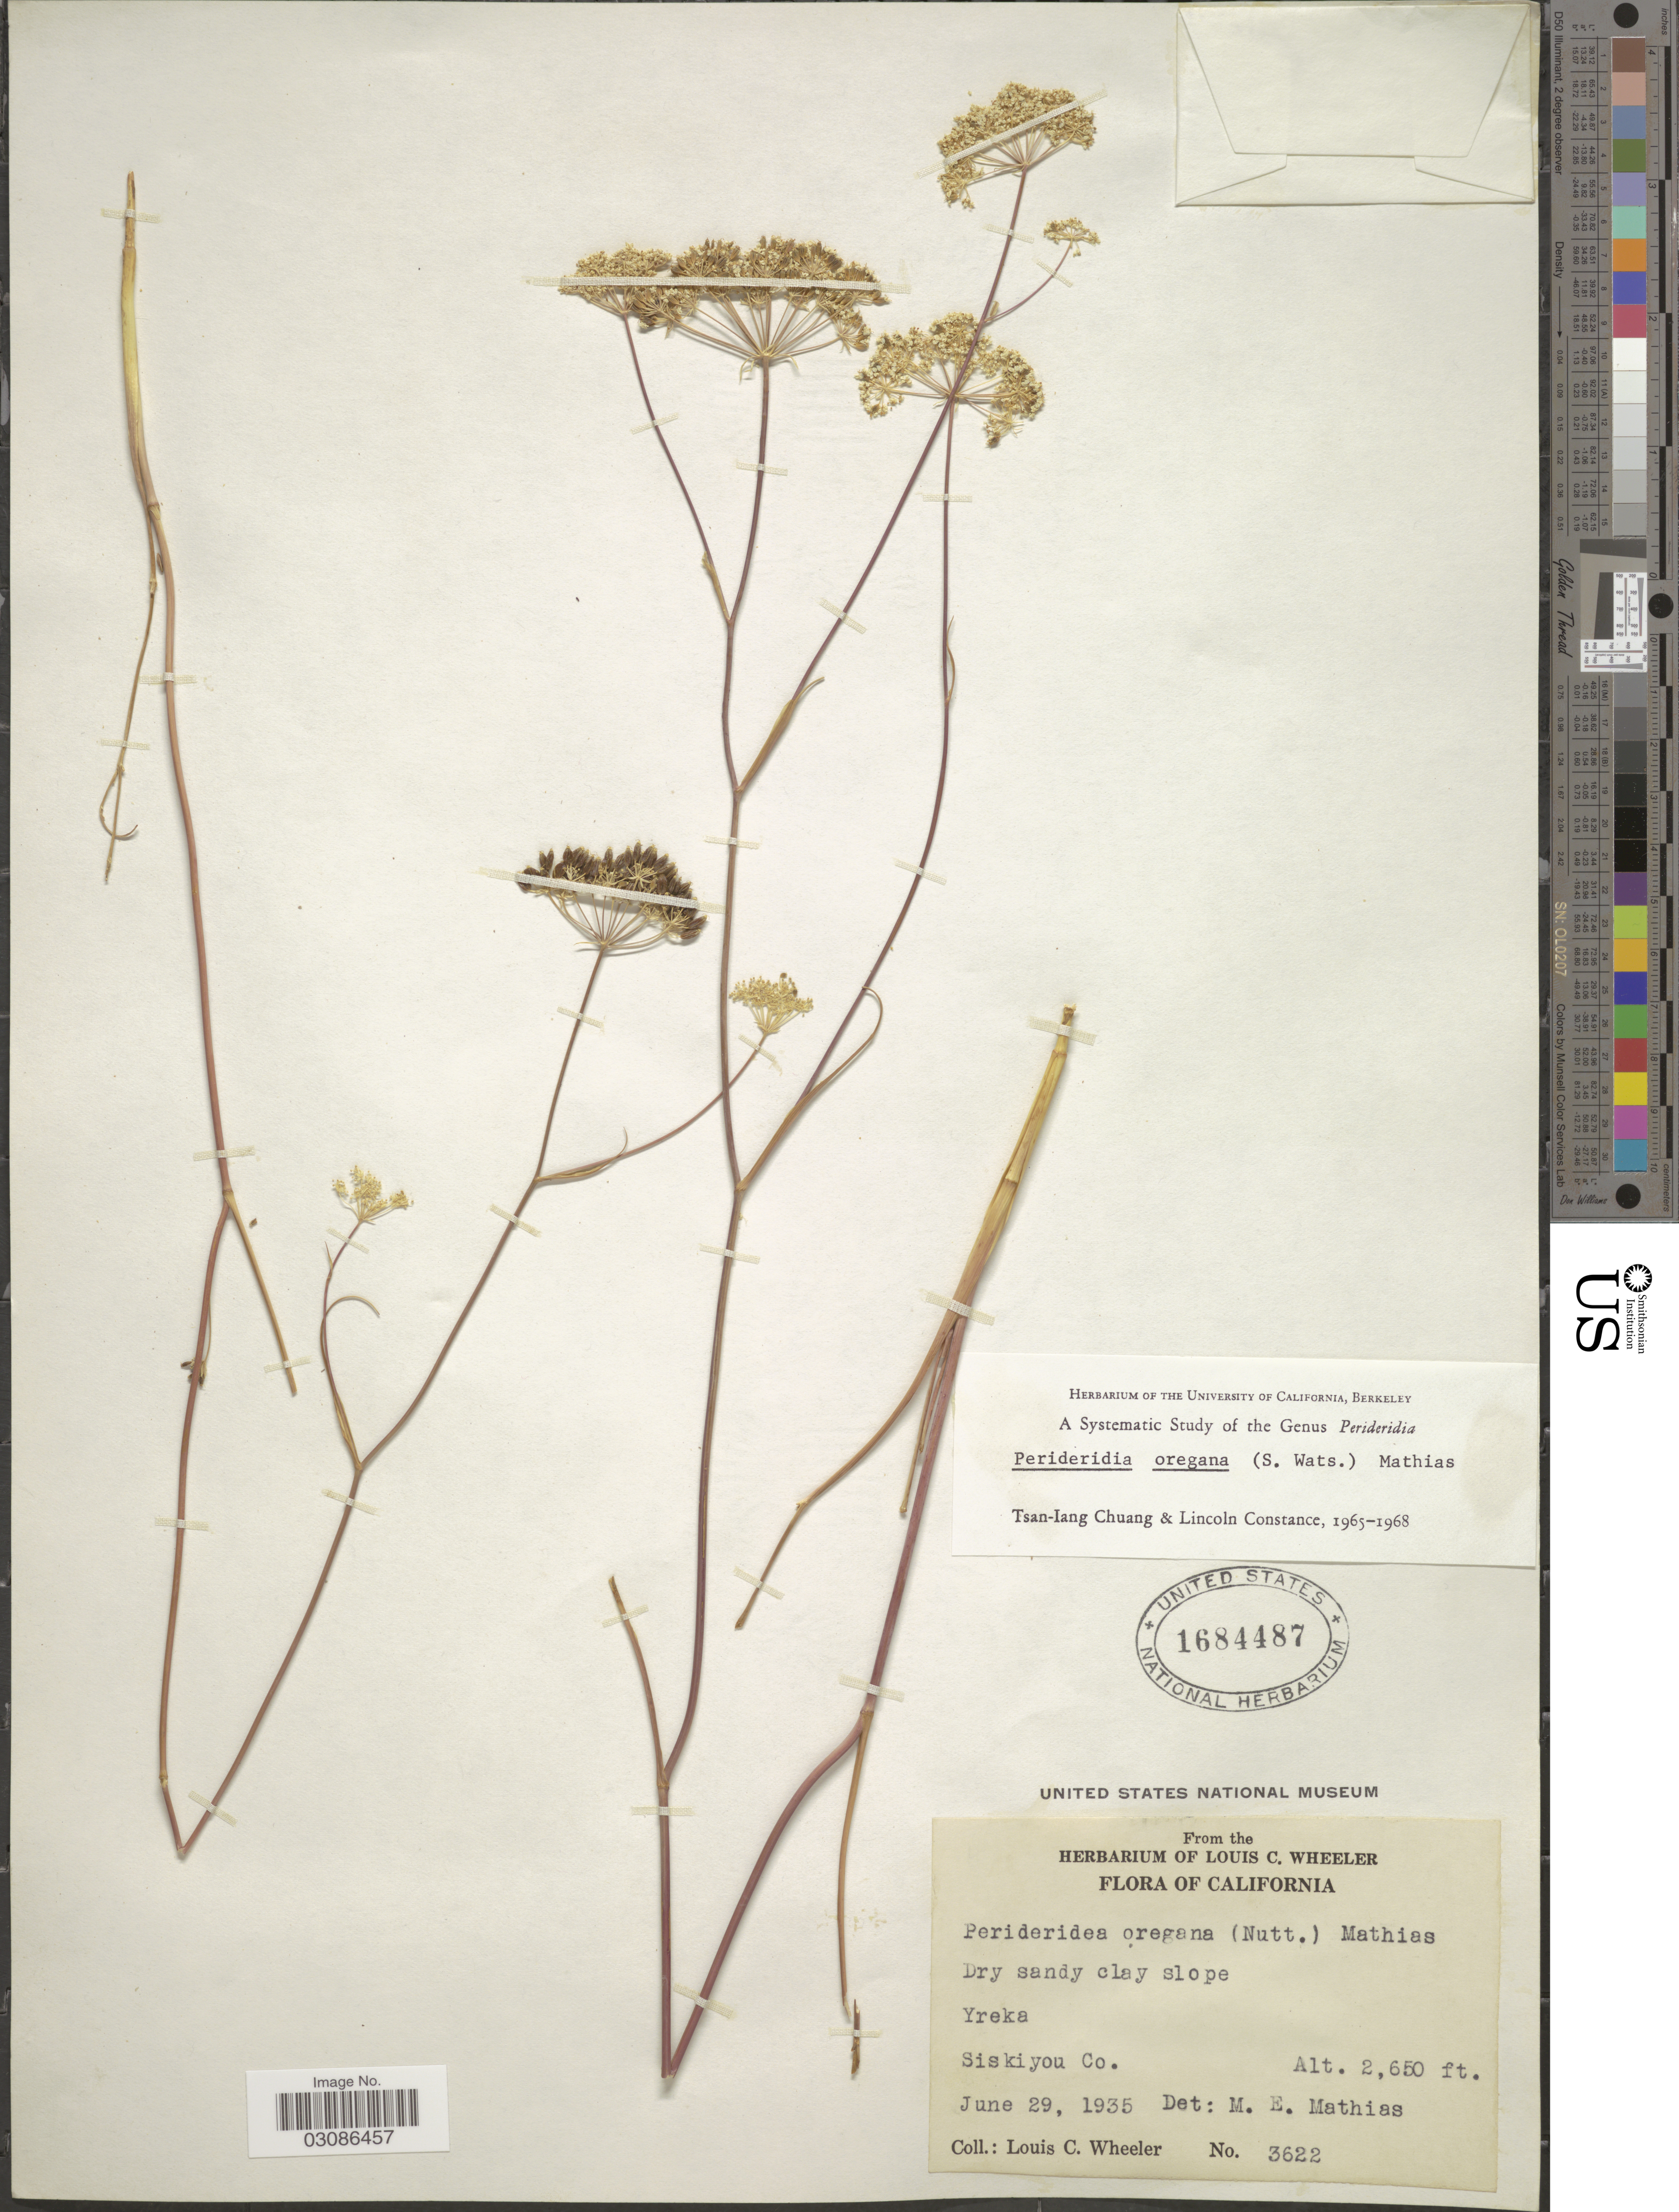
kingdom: Plantae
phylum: Tracheophyta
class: Magnoliopsida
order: Apiales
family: Apiaceae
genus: Perideridia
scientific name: Perideridia oregana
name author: (S. Watson) Mathias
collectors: L. C. Wheeler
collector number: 3622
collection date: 1935-06-29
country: United States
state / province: California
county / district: Siskiyou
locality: Yreka, Siskiyou Co.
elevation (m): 808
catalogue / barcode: US 1684487